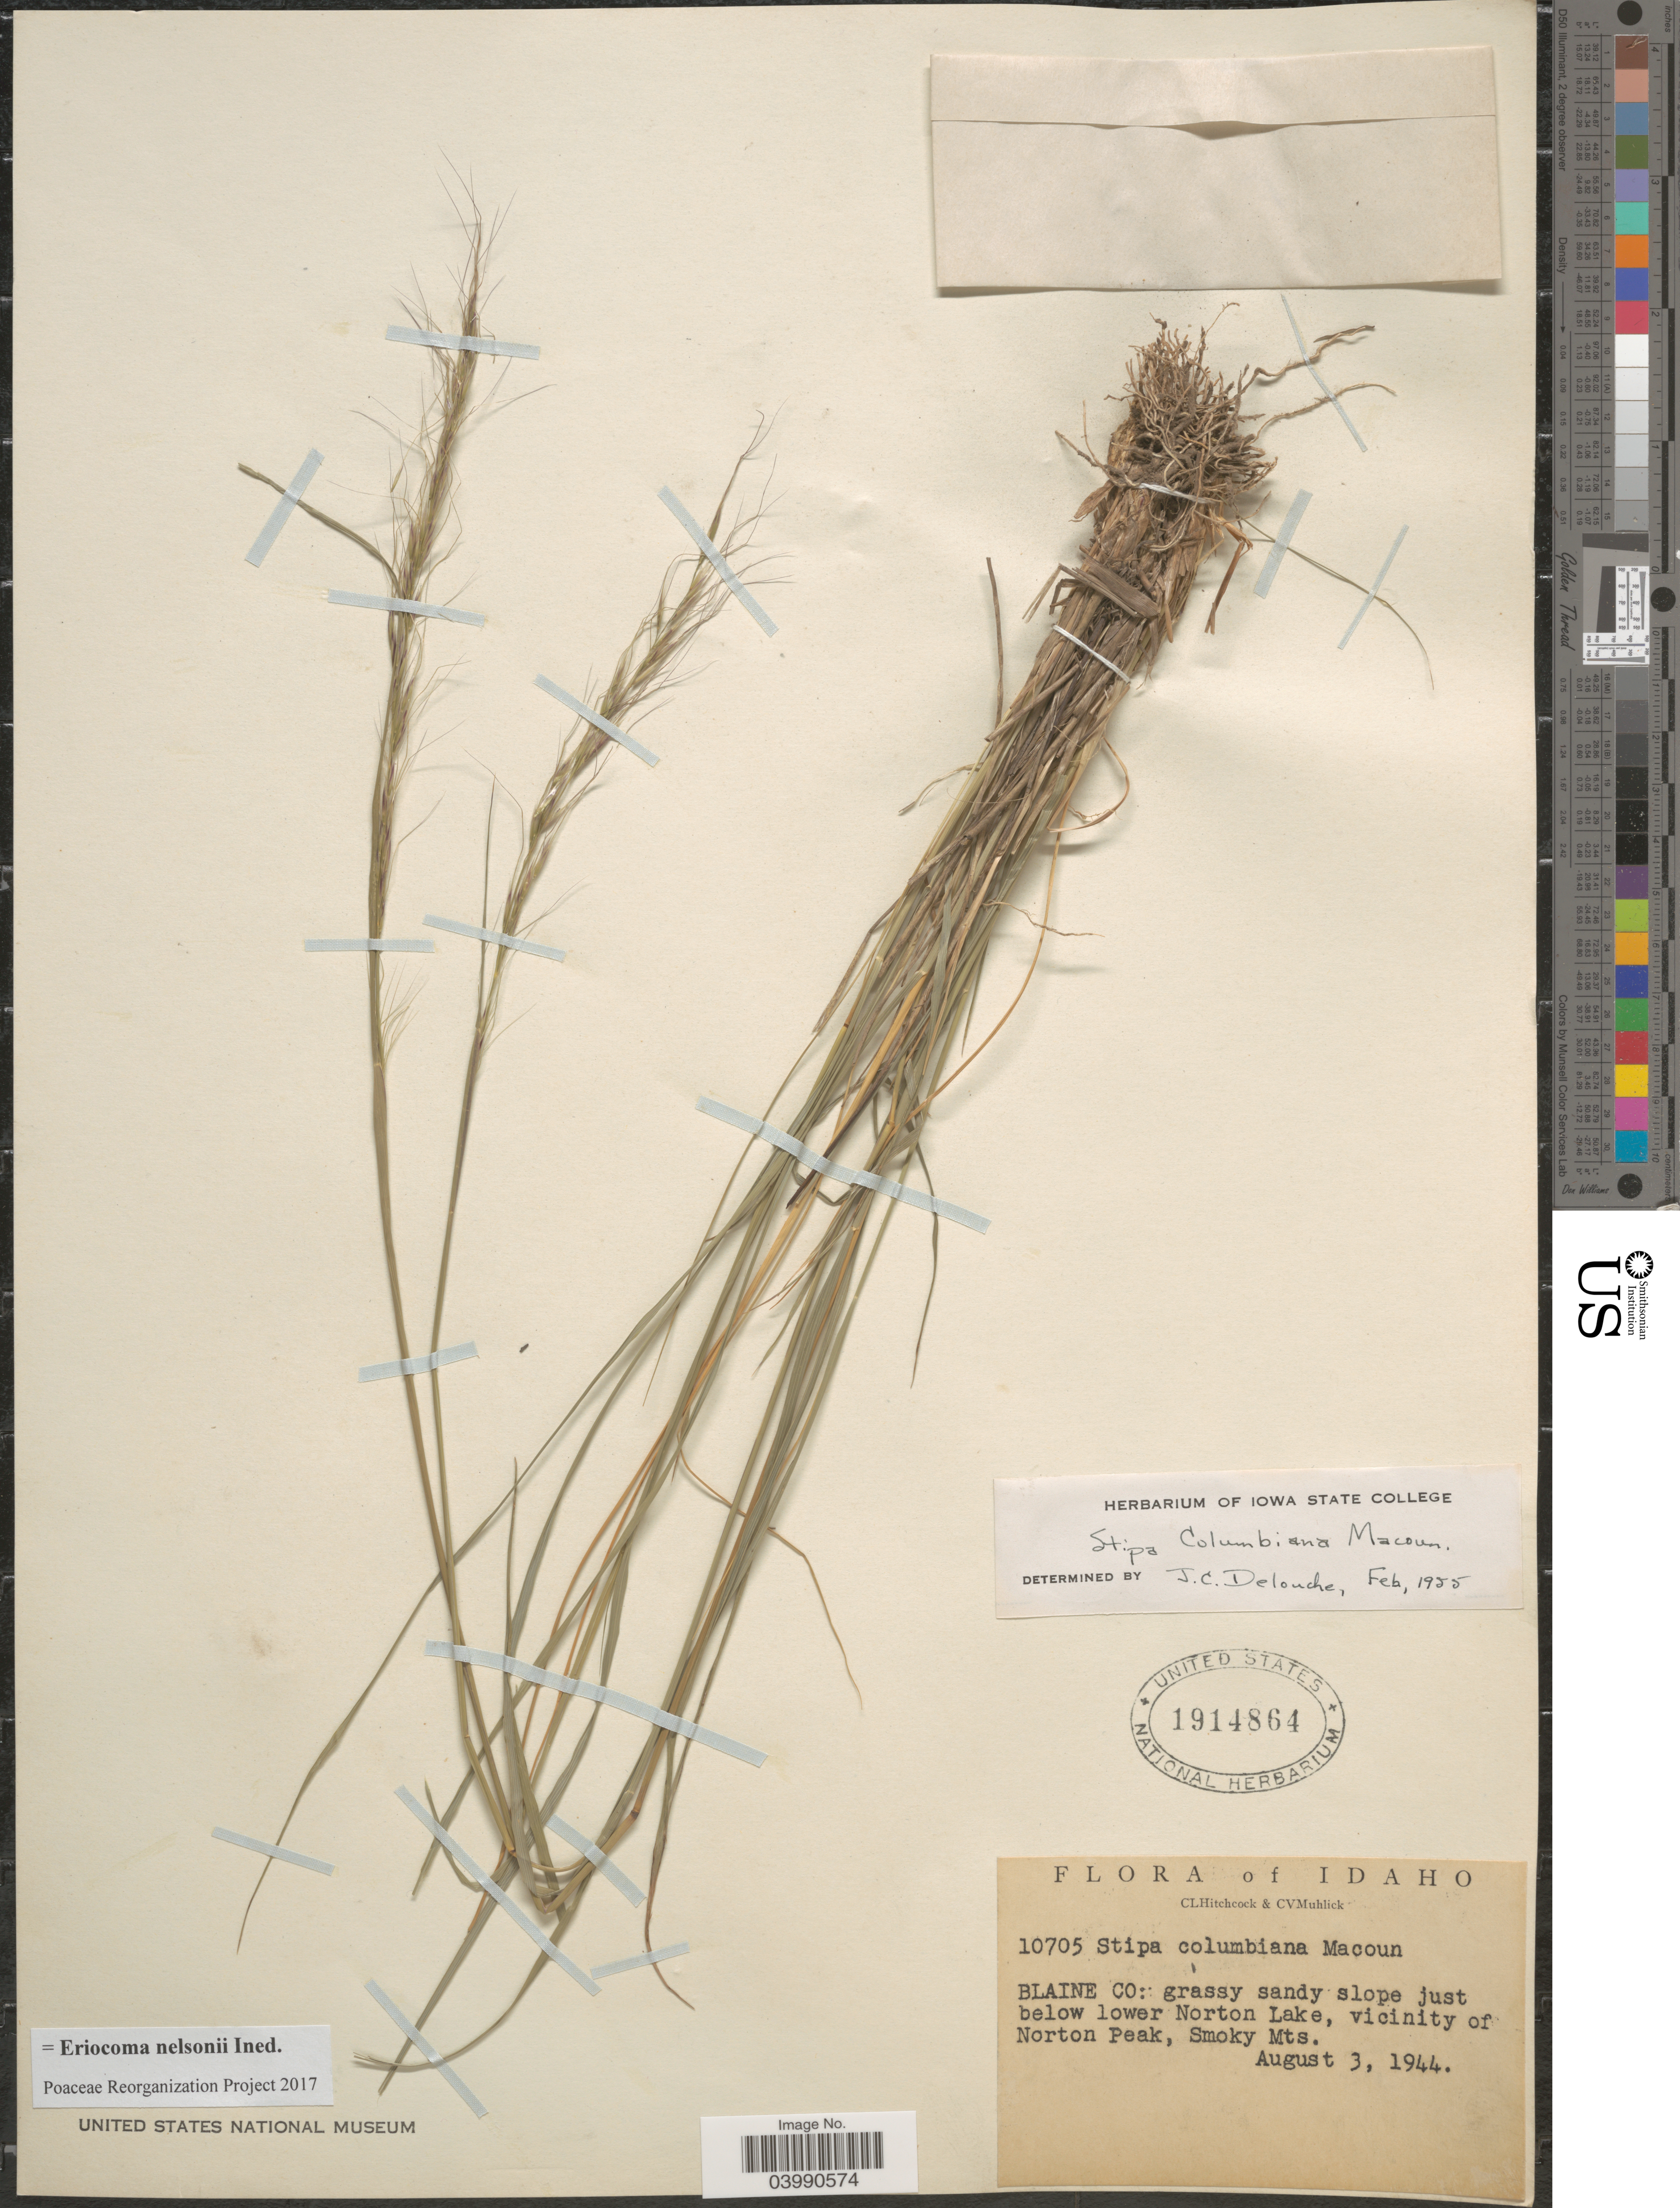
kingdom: Plantae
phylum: Tracheophyta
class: Liliopsida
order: Poales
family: Poaceae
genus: Eriocoma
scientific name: Eriocoma nelsonii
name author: (Scribn.) Romasch.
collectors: C. L. Hitchcock & C. V. Muhlick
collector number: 10705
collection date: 1944-08-03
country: United States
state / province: Idaho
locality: Blaine Co: grassy sandy slope just below lower Norton Lake, vicinity of Norton Peak, Smoky Mts.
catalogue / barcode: US 1914864